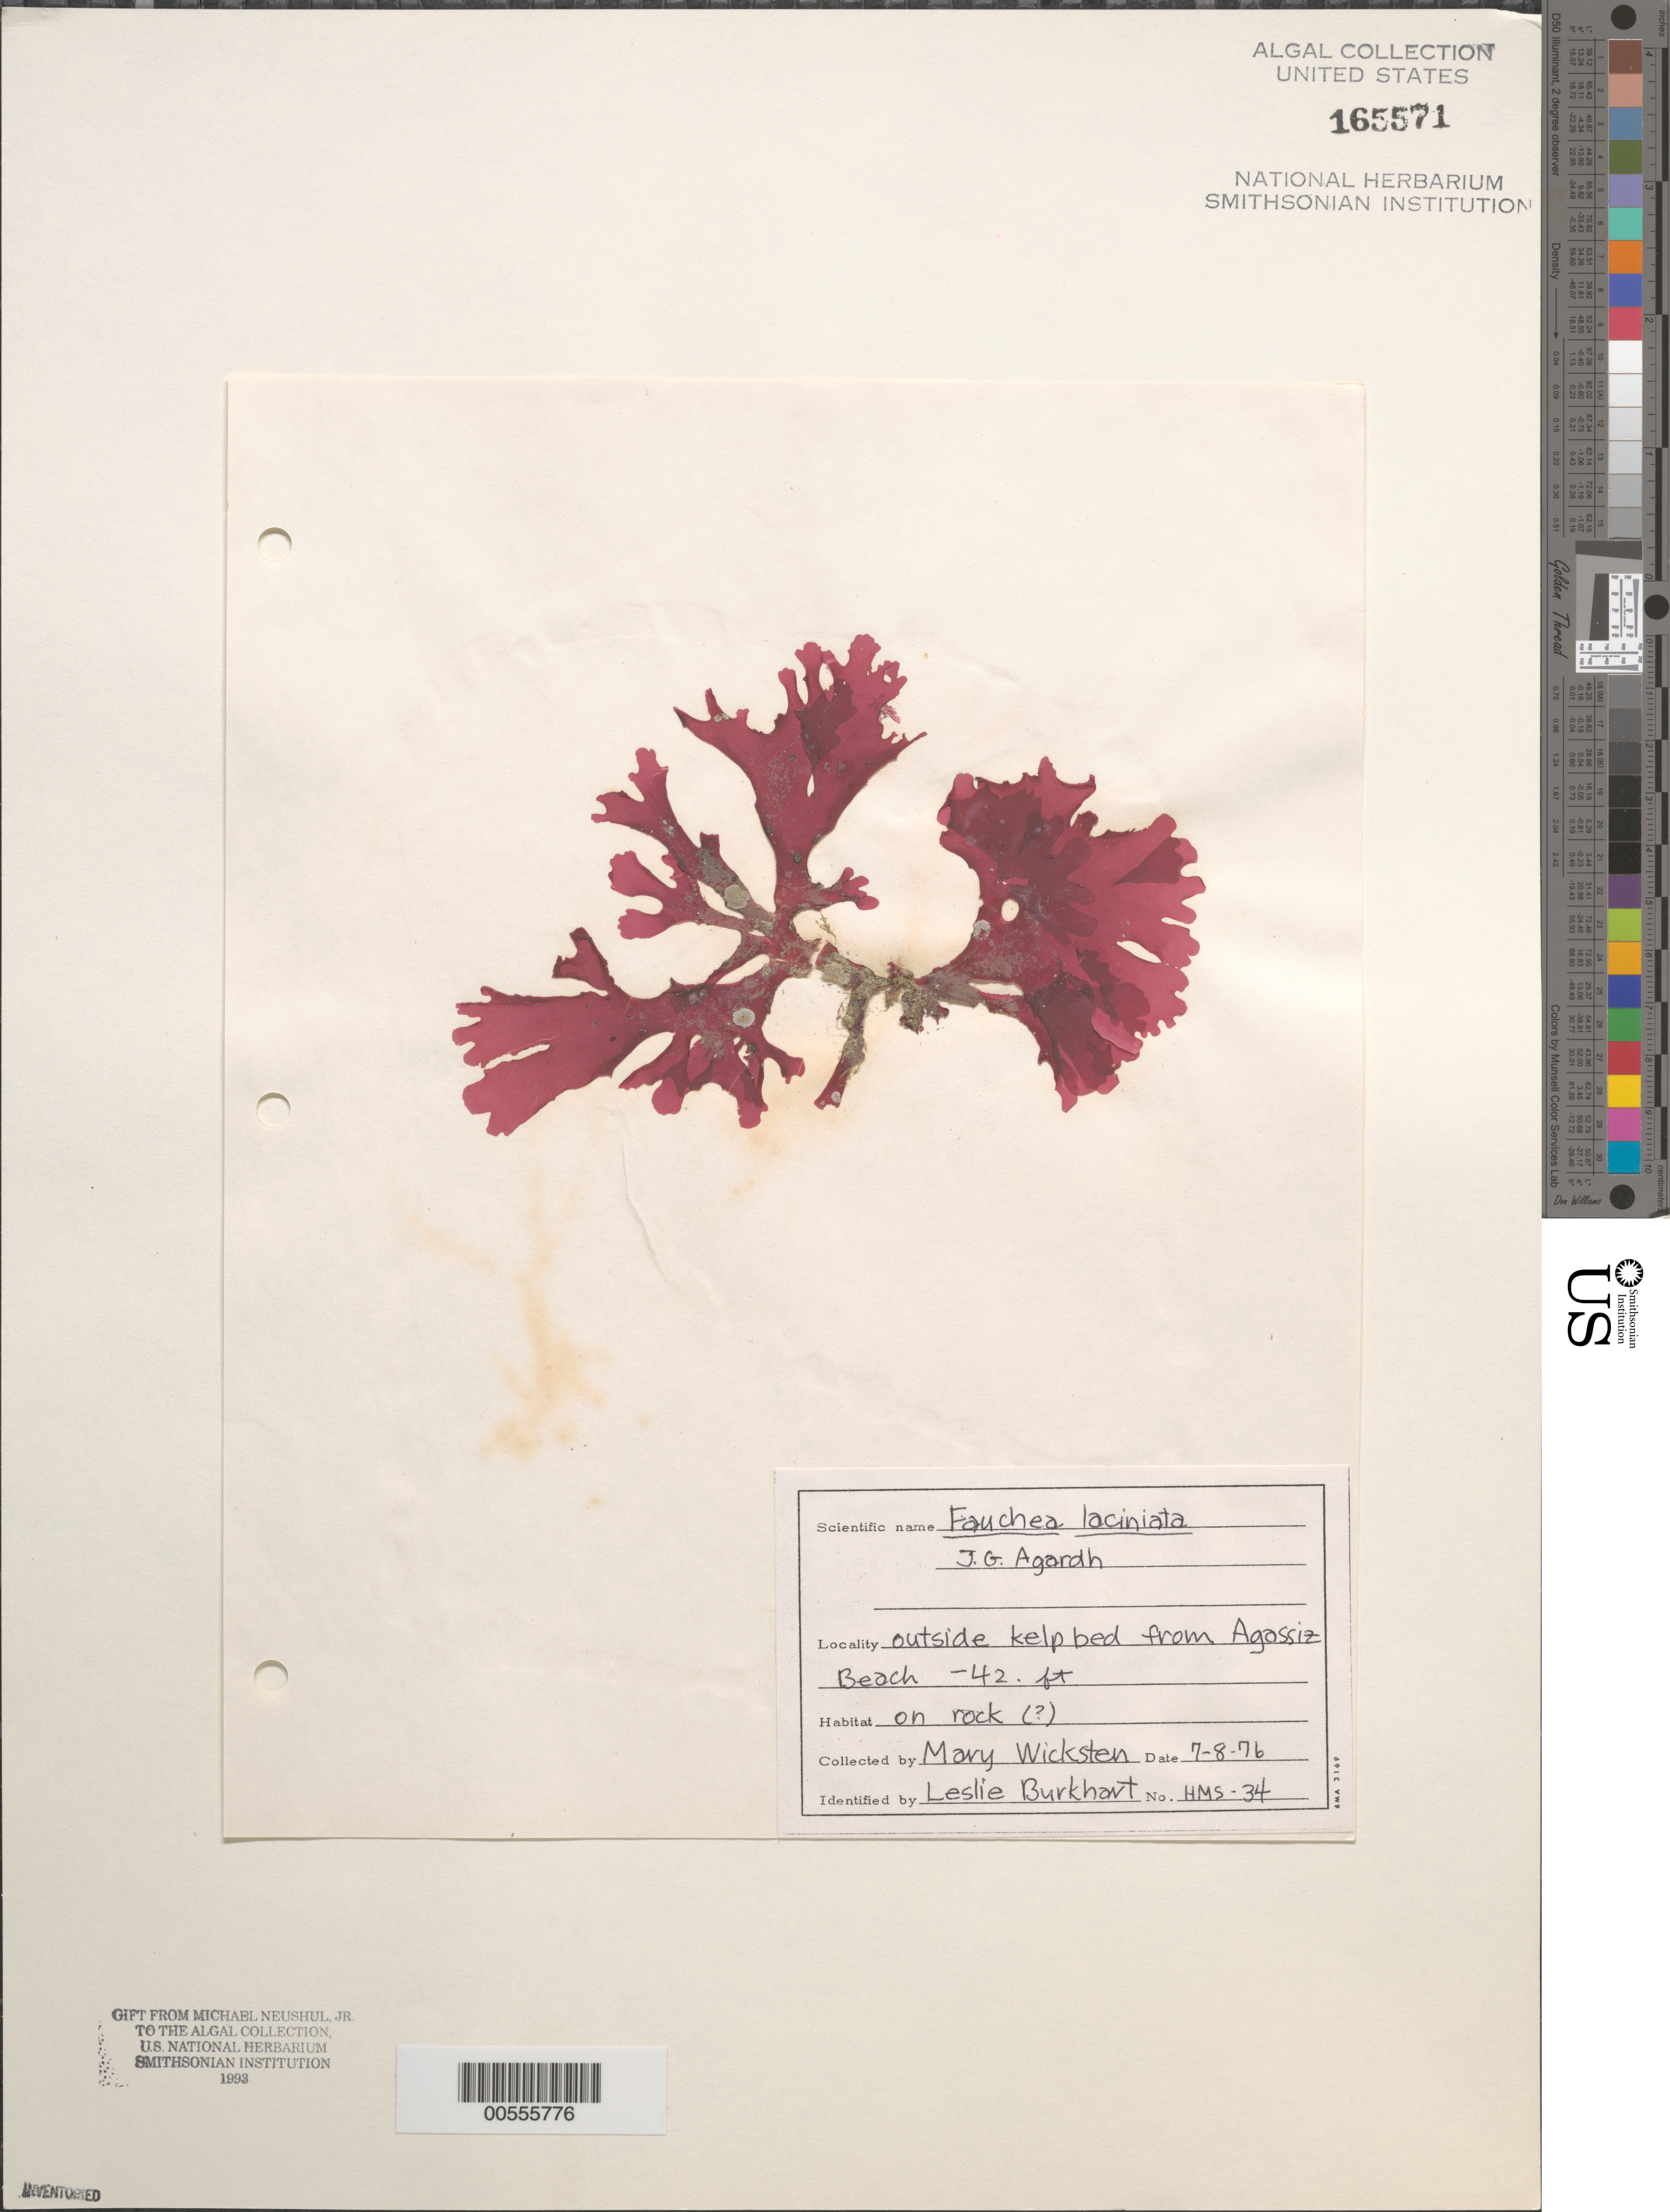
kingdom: Plantae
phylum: Rhodophyta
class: Florideophyceae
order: Rhodymeniales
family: Faucheaceae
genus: Gloiocladia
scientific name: Gloiocladia laciniata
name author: (J. Agardh) Rodríguez-Prieto & N. Sánchez in Rodríguez-Prieto et al.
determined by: Algae name updating Project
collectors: M. Wicksten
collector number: HMS-34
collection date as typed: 08 Jul 1976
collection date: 1976-07-08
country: United States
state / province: California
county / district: Monterey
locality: Agassiz Beach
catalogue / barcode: US 156571